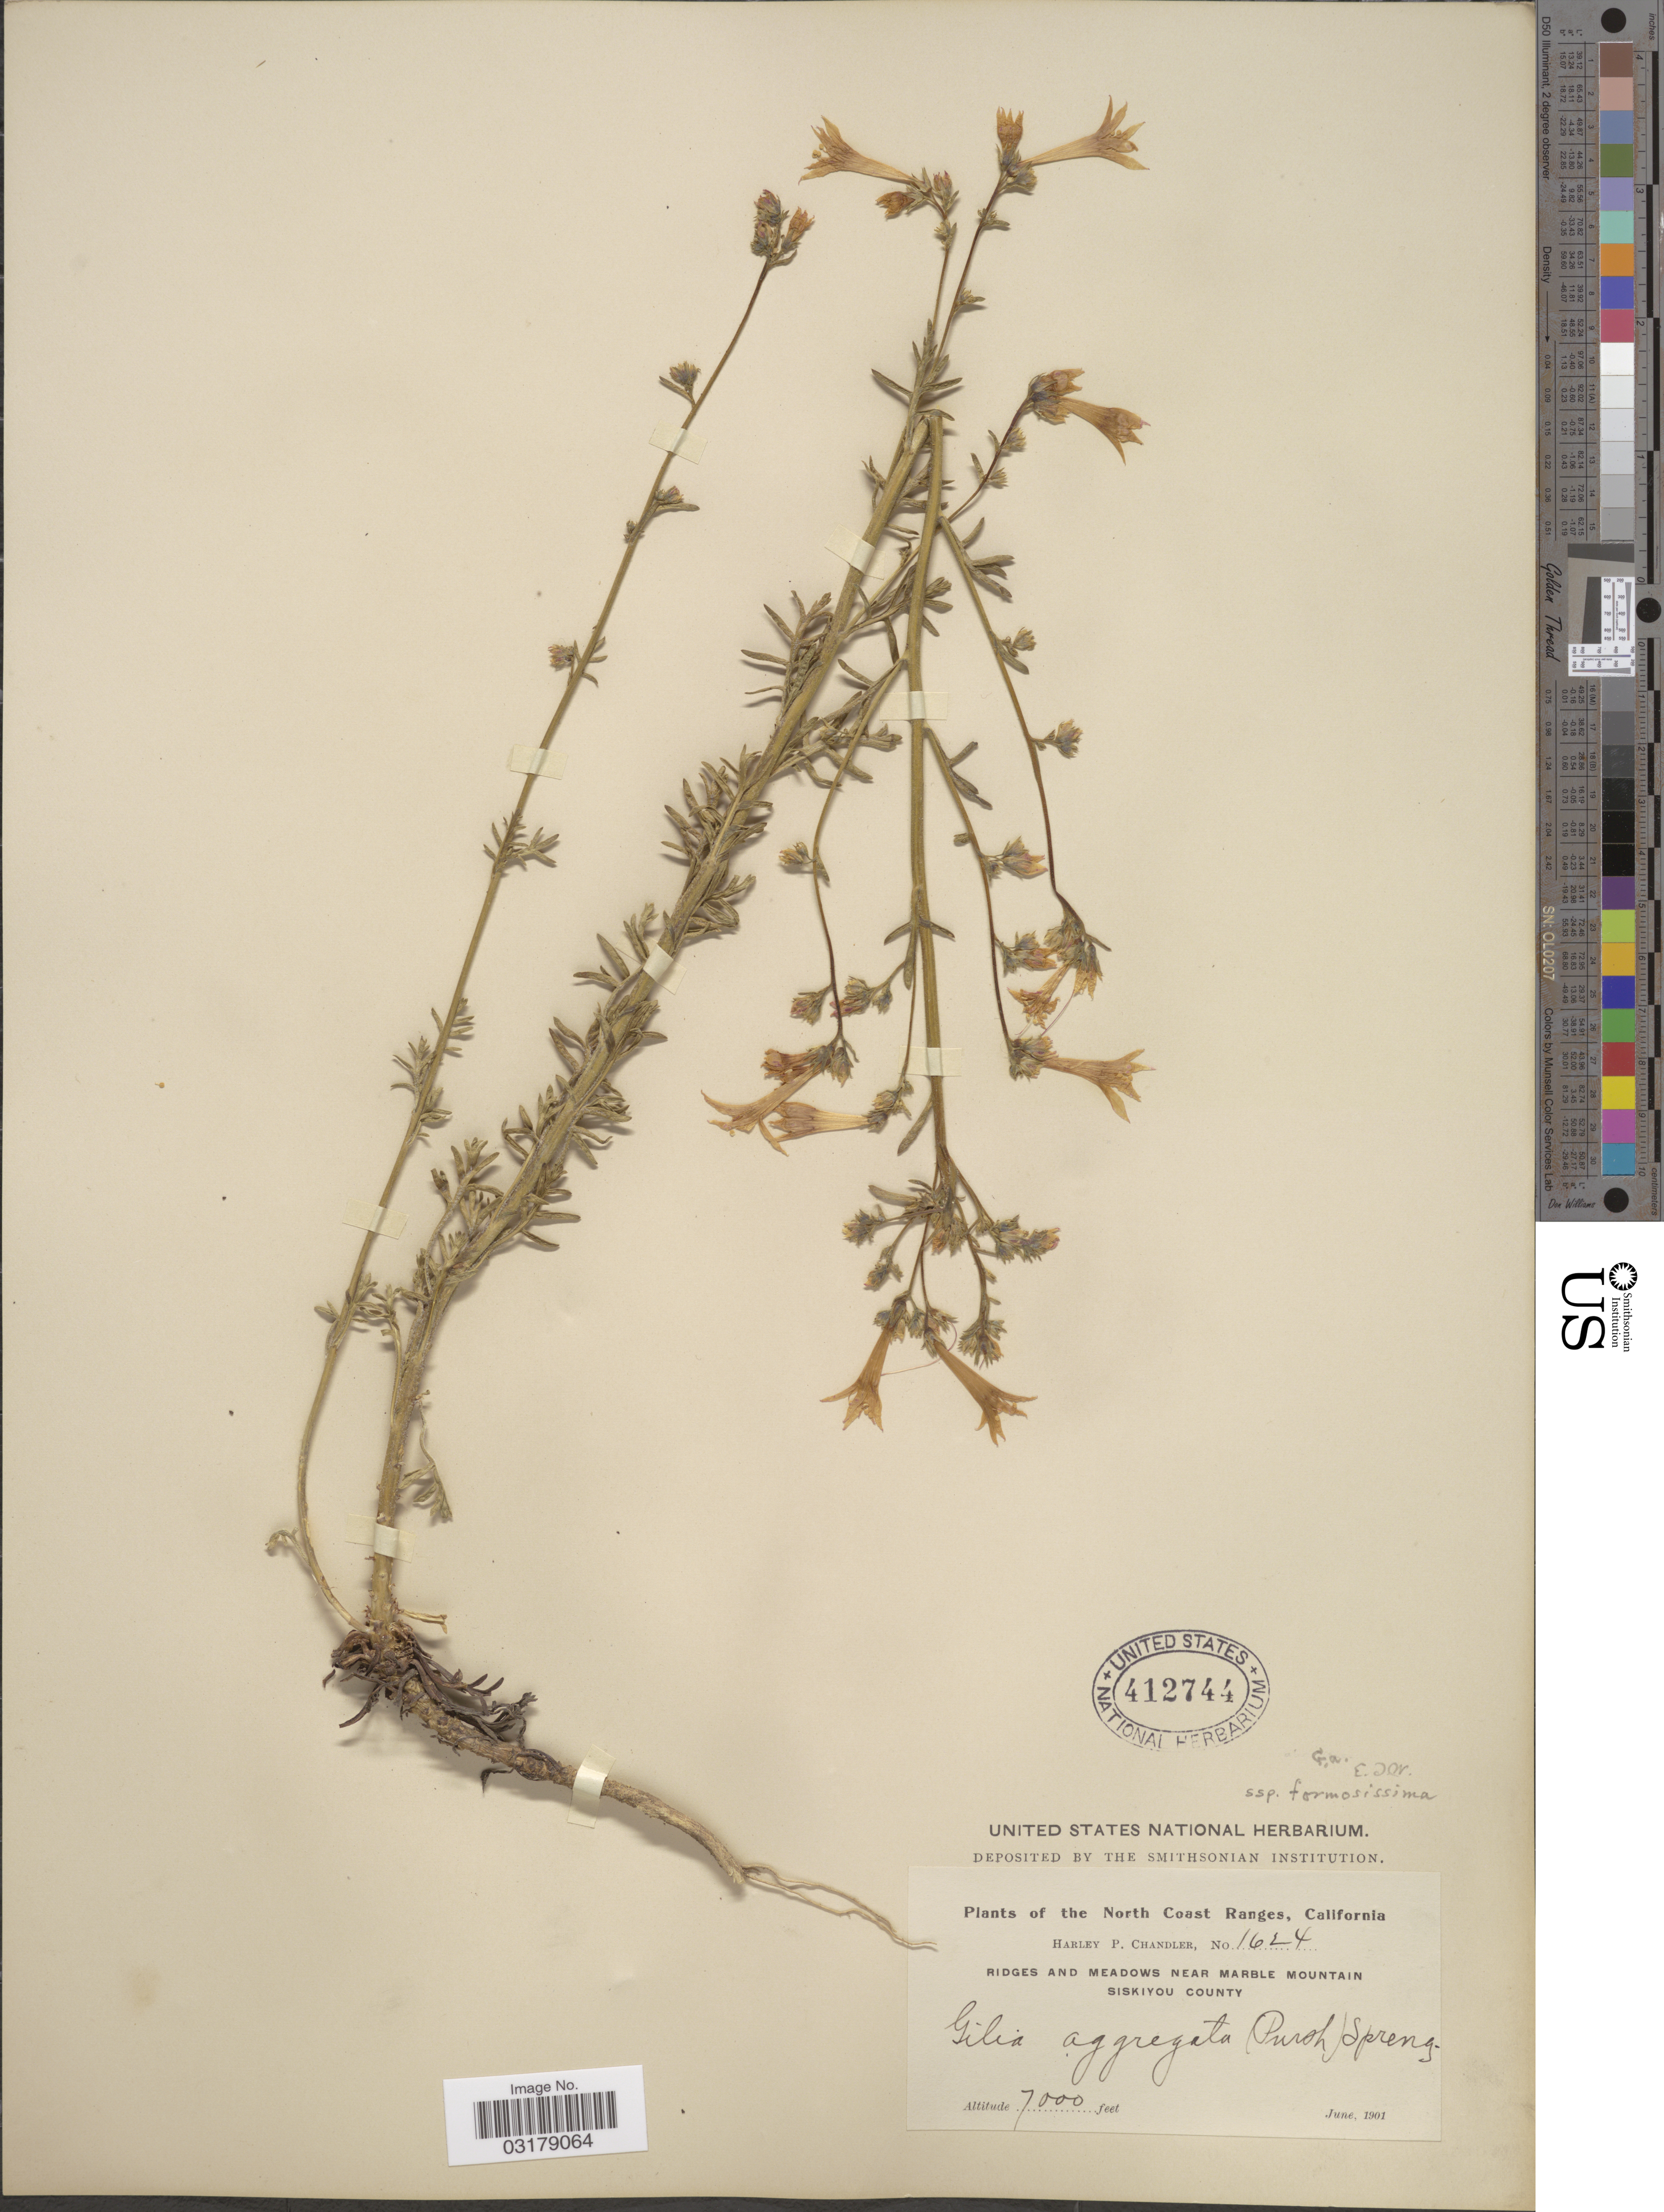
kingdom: Plantae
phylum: Tracheophyta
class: Magnoliopsida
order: Ericales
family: Polemoniaceae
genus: Ipomopsis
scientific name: Ipomopsis aggregata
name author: (Pursh) V.E. Grant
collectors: H. Chandler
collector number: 1624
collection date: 1901-06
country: United States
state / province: California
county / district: Siskiyou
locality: North Coast Ranges. Ridges and meadows near Marble Mountain. Siskiyou County.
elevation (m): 2134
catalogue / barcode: US 412744